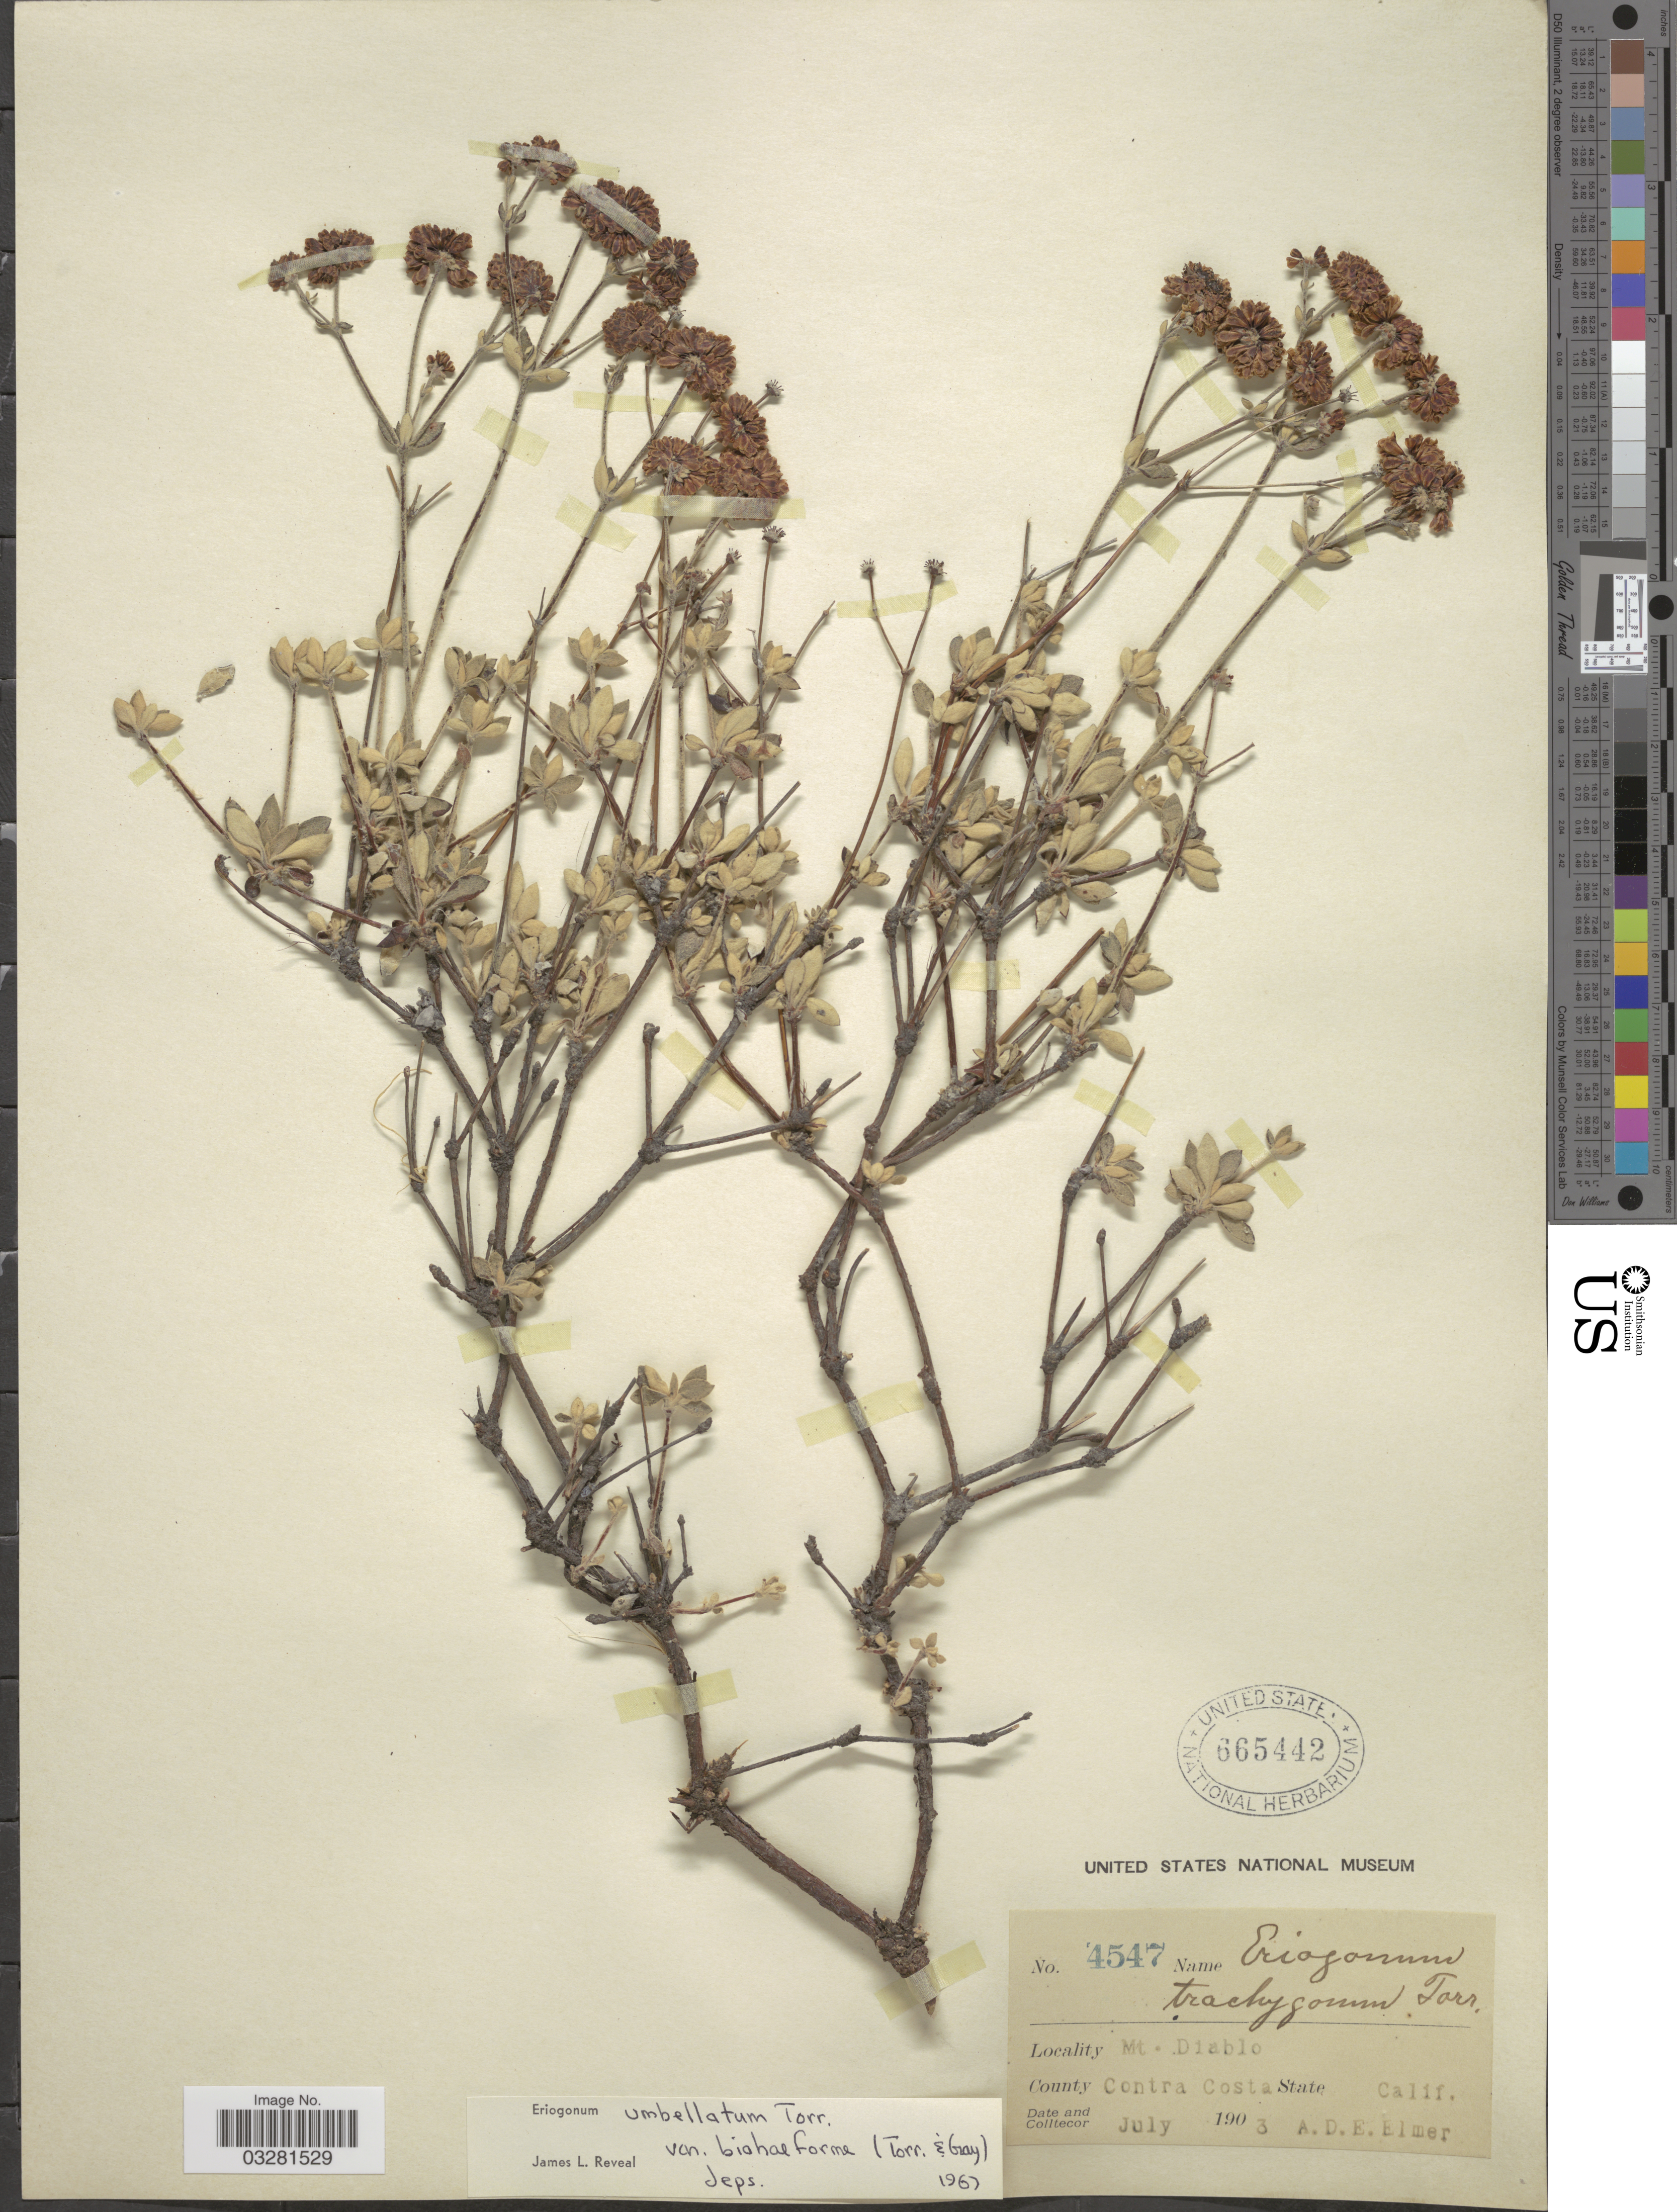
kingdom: Plantae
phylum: Tracheophyta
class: Magnoliopsida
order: Caryophyllales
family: Polygonaceae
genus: Eriogonum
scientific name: Eriogonum umbellatum var. bahiiforme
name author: (Torr. & A. Gray) Jeps.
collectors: A. D. E. Elmer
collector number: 4547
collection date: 1903-07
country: United States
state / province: California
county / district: Contra Costa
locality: Mt. Diablo. County Contra Costa.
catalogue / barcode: US 665442